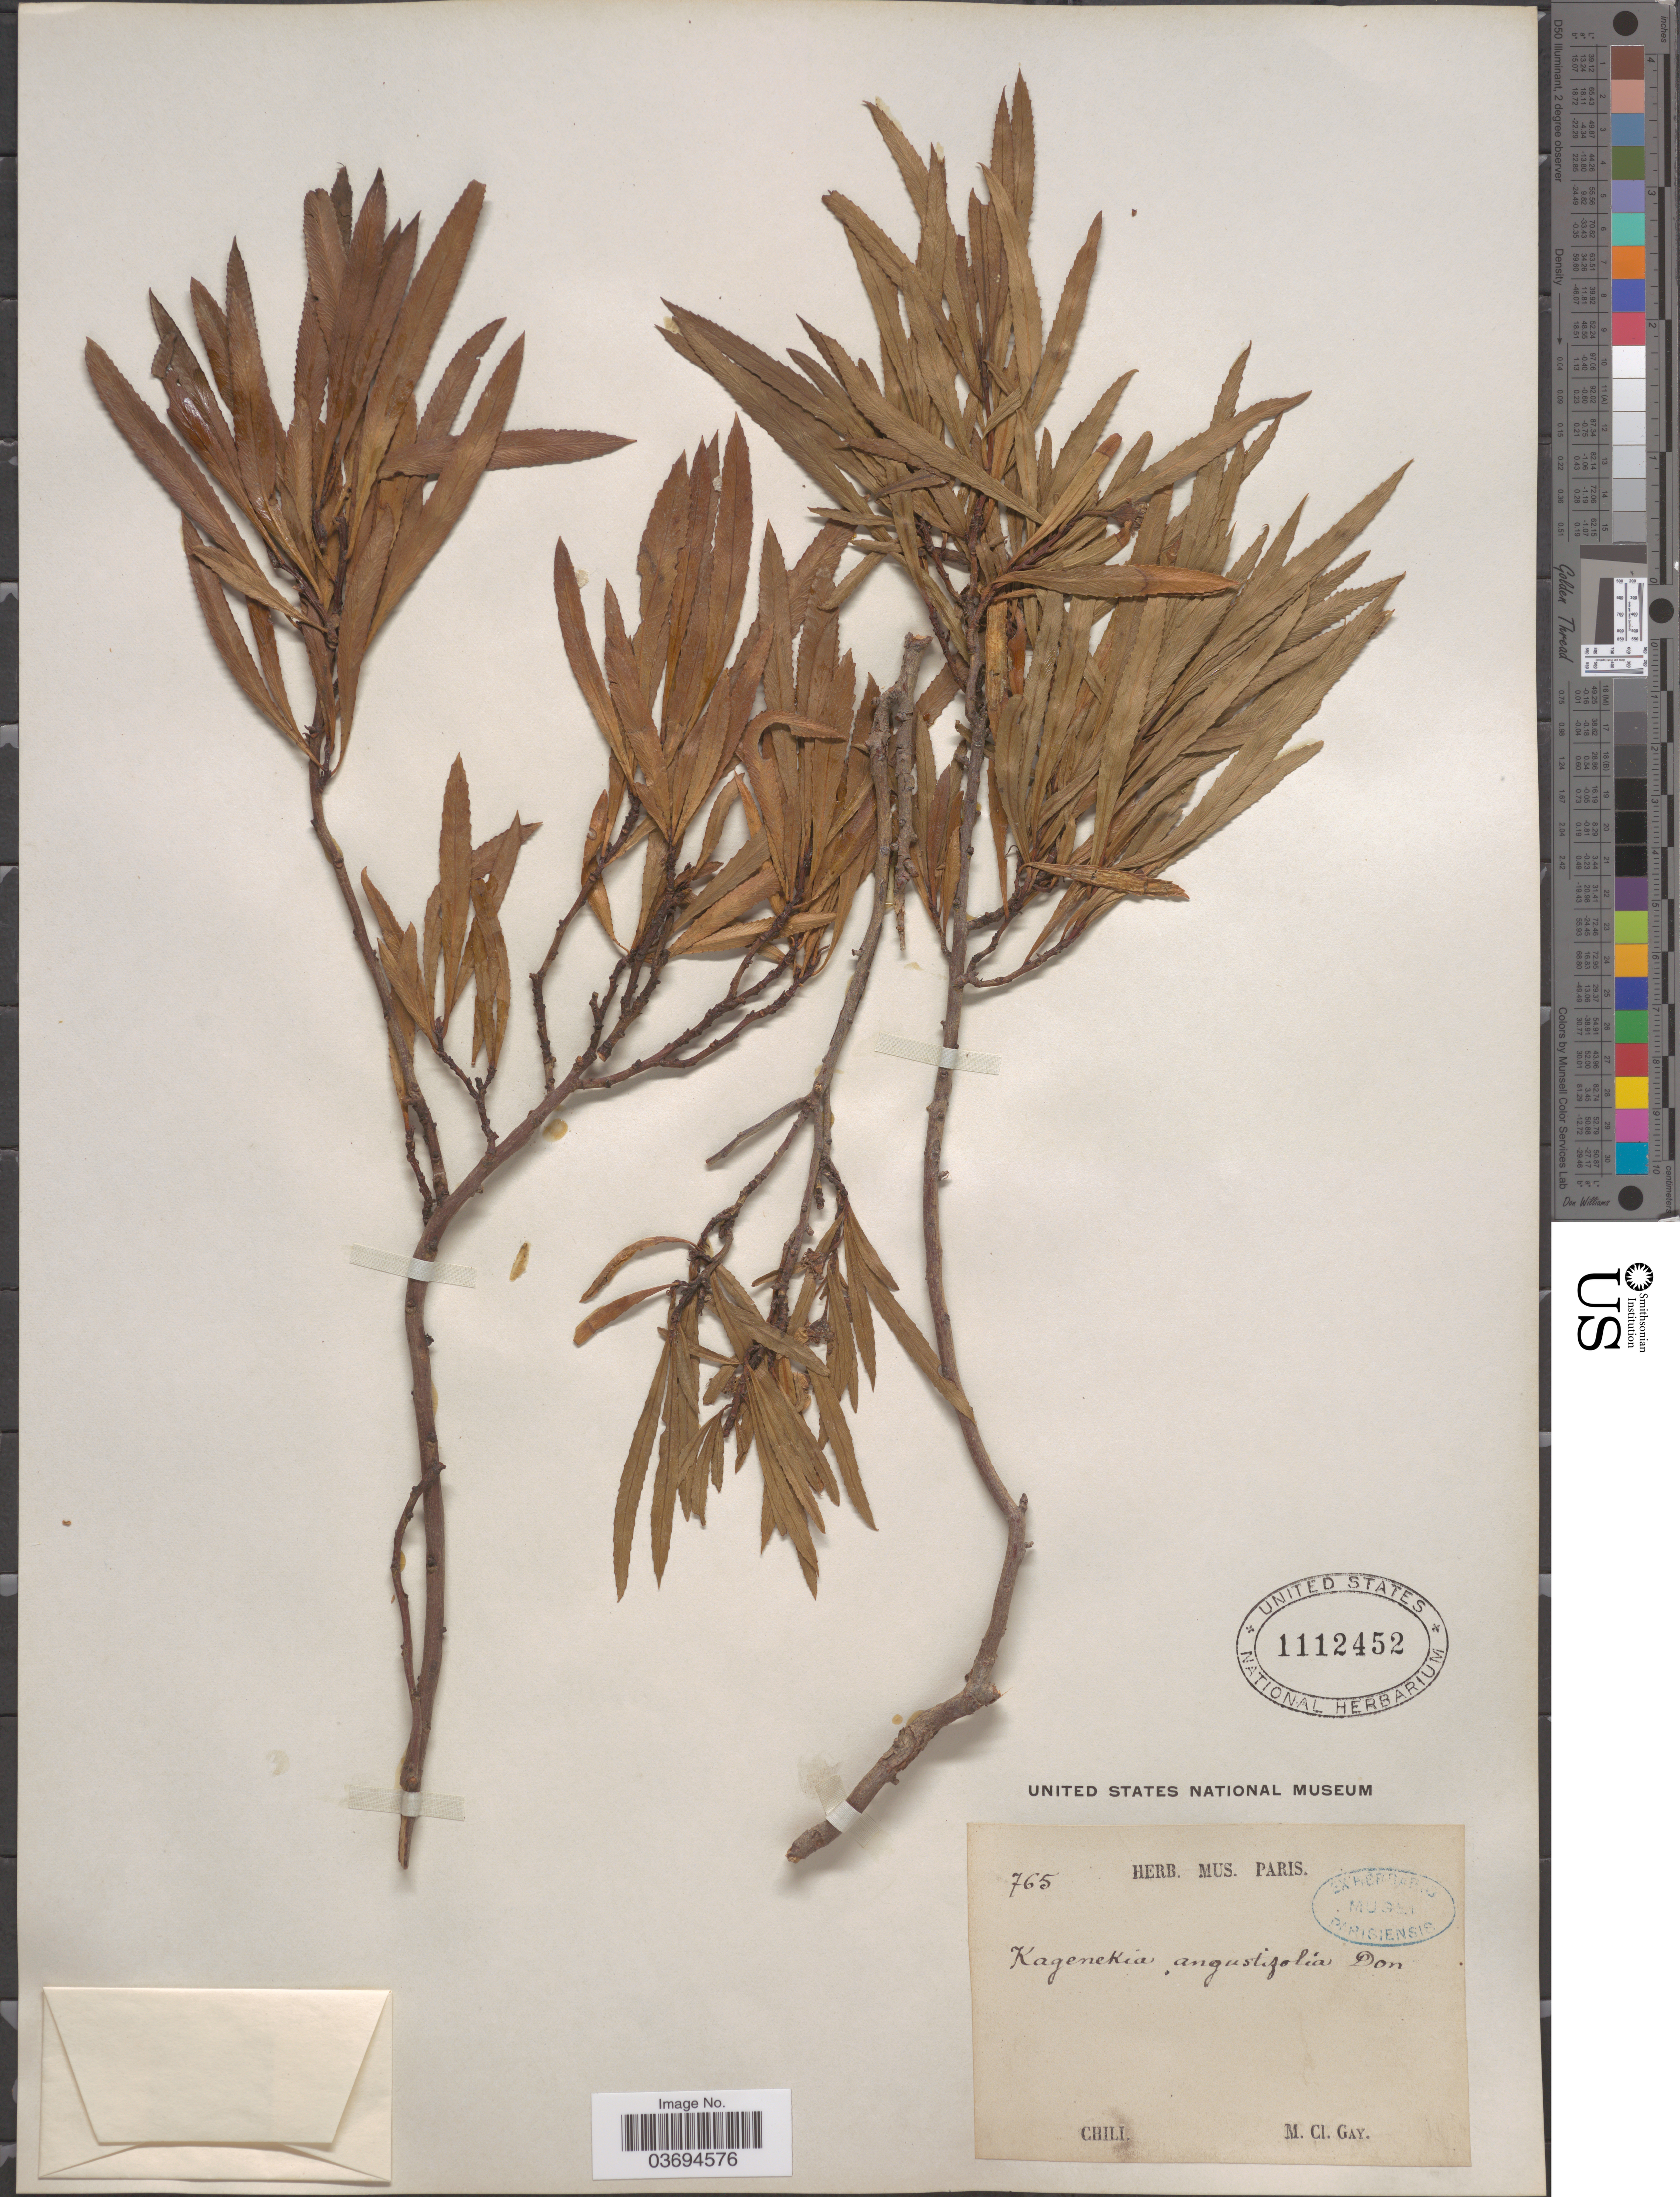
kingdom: Plantae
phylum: Tracheophyta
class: Magnoliopsida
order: Rosales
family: Rosaceae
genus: Kageneckia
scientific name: Kageneckia angustifolia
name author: D. Don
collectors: M. Gay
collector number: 765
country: Chile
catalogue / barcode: US 1112452